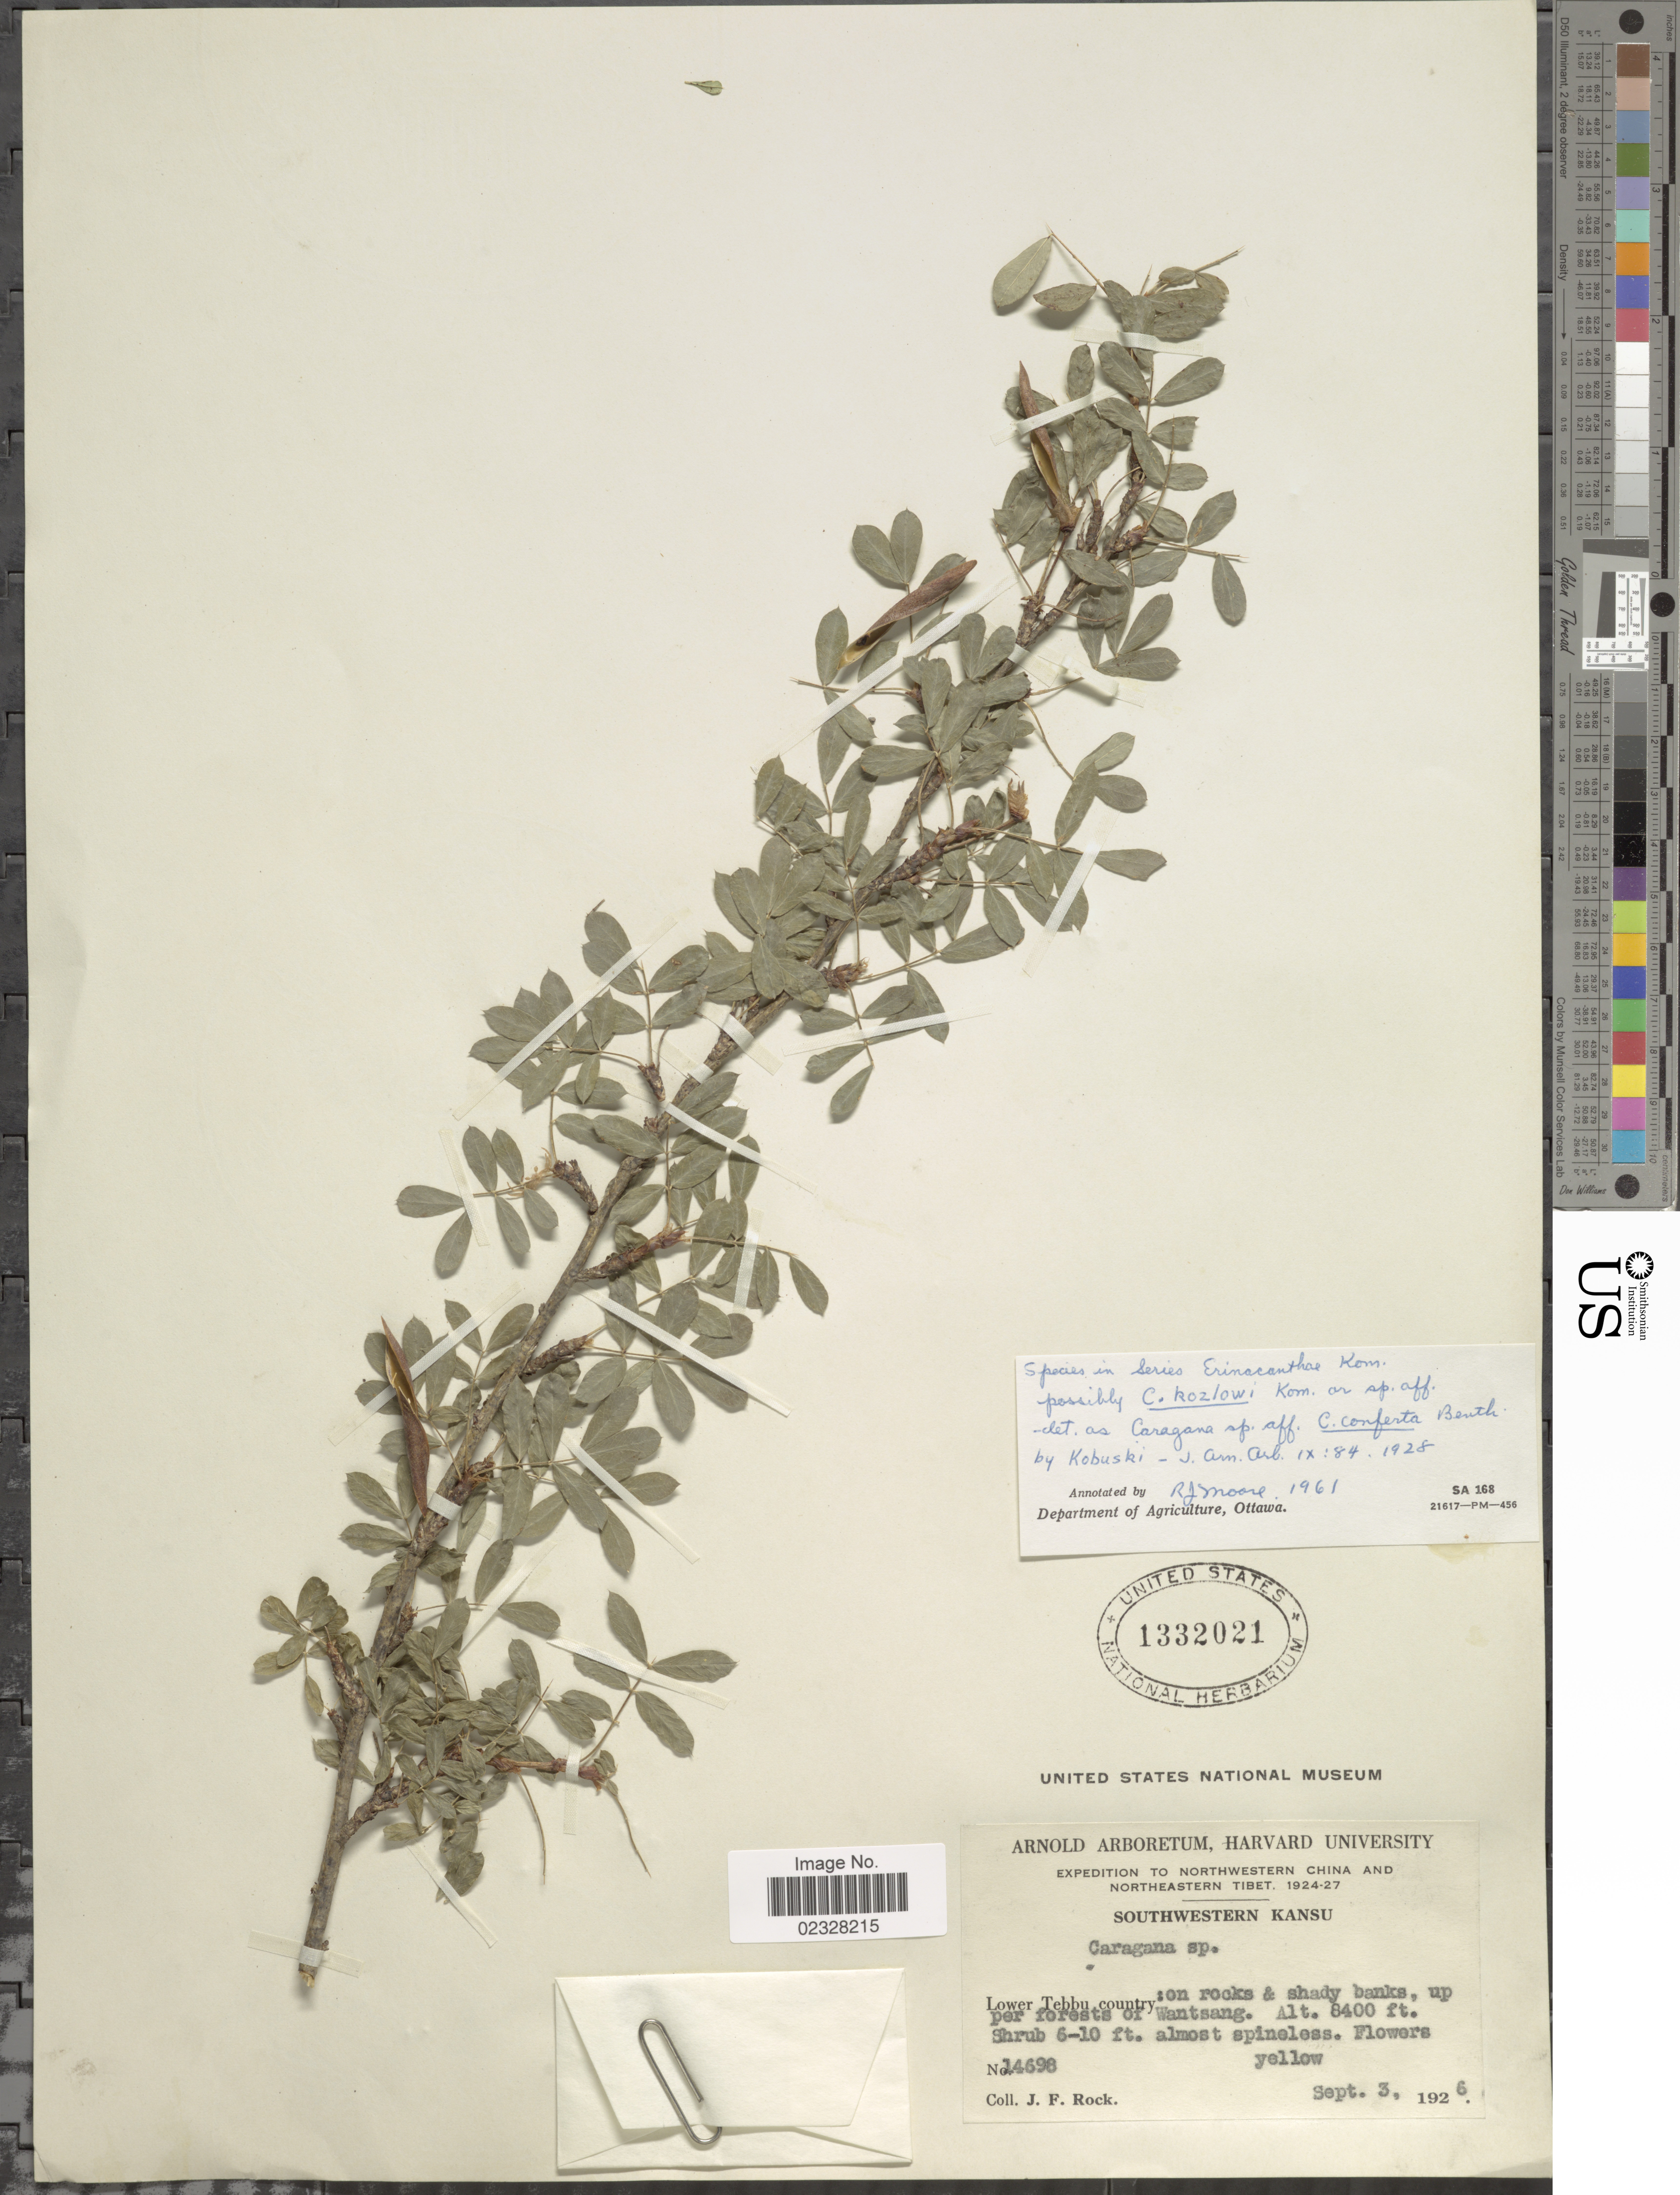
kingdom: Plantae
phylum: Tracheophyta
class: Magnoliopsida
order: Fabales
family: Fabaceae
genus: Caragana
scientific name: Caragana kozlowii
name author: Kom.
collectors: J. Rock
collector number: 14698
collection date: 1926-09-03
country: China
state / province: Gansu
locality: Southwestern Kansu. Lower Tebbu country: on rocks & shady banks, upper forests of Wantsang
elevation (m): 2560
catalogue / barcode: US 1332021